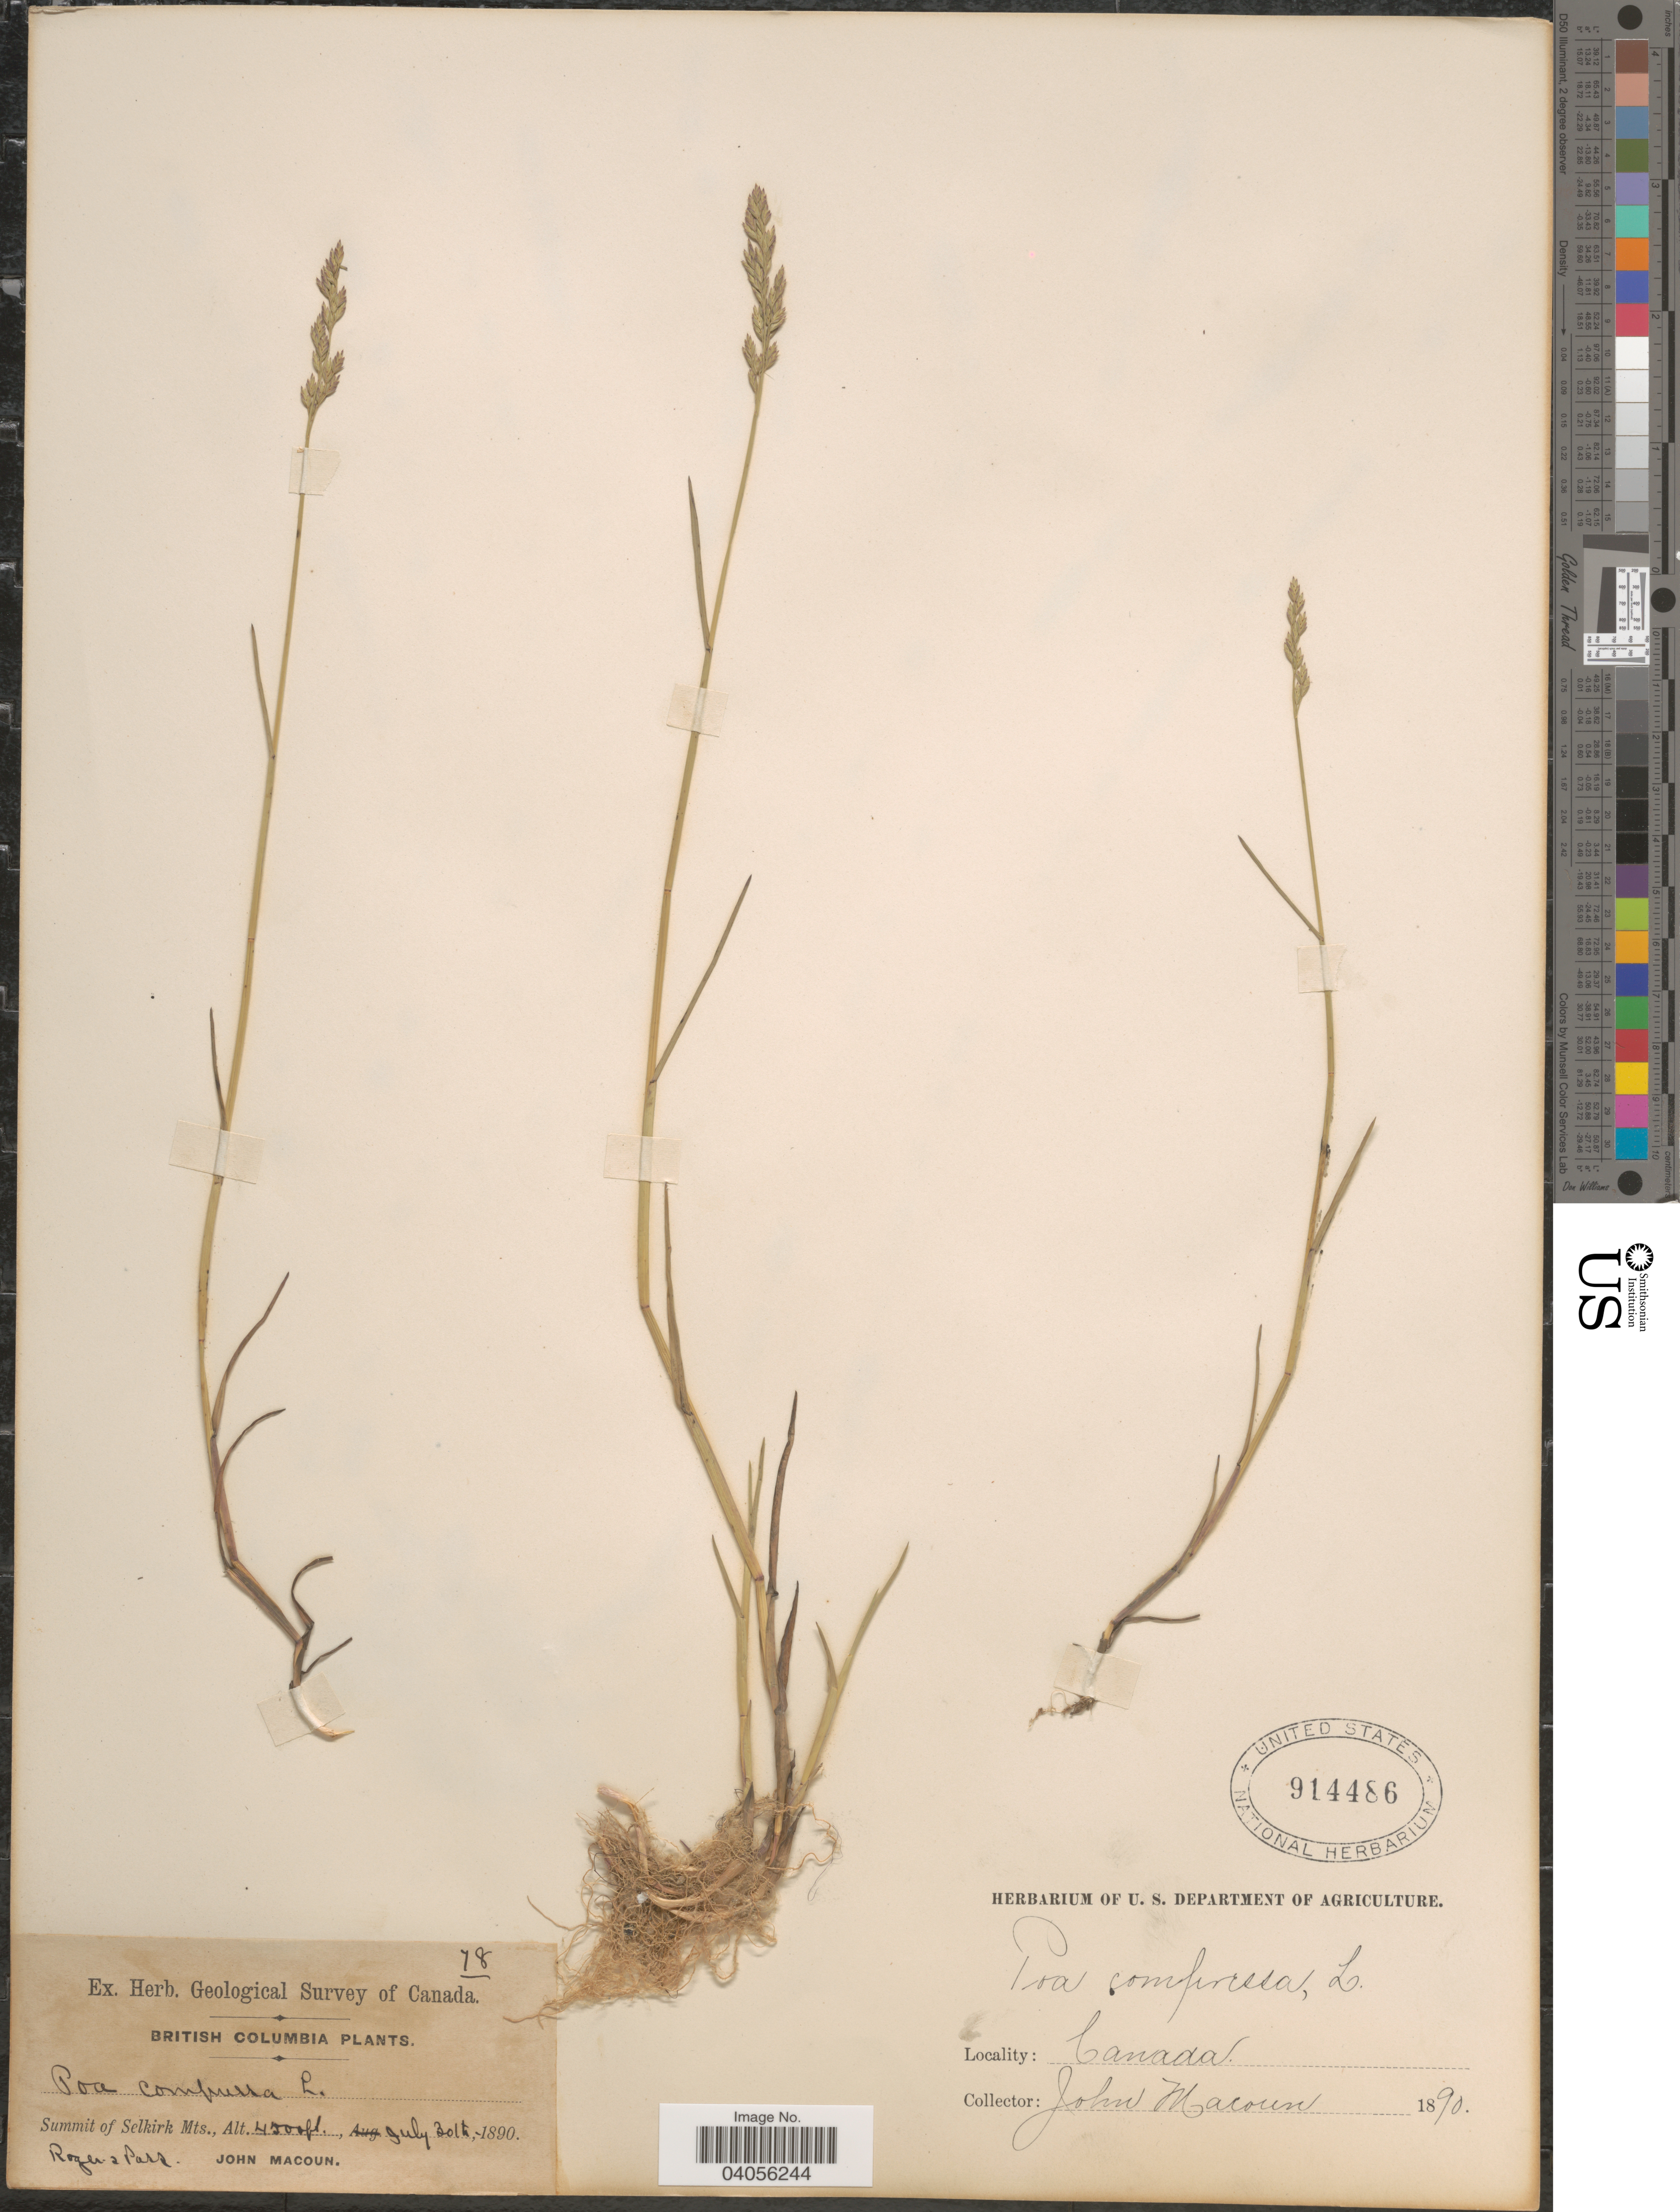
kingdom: Plantae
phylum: Tracheophyta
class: Liliopsida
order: Poales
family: Poaceae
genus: Poa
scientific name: Poa compressa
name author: L.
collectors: J. Macoun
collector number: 78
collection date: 1890-07-30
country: Canada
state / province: British Columbia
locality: Summit of Selkirk Mts. Rogers Pass.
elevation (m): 1372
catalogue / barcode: US 914486